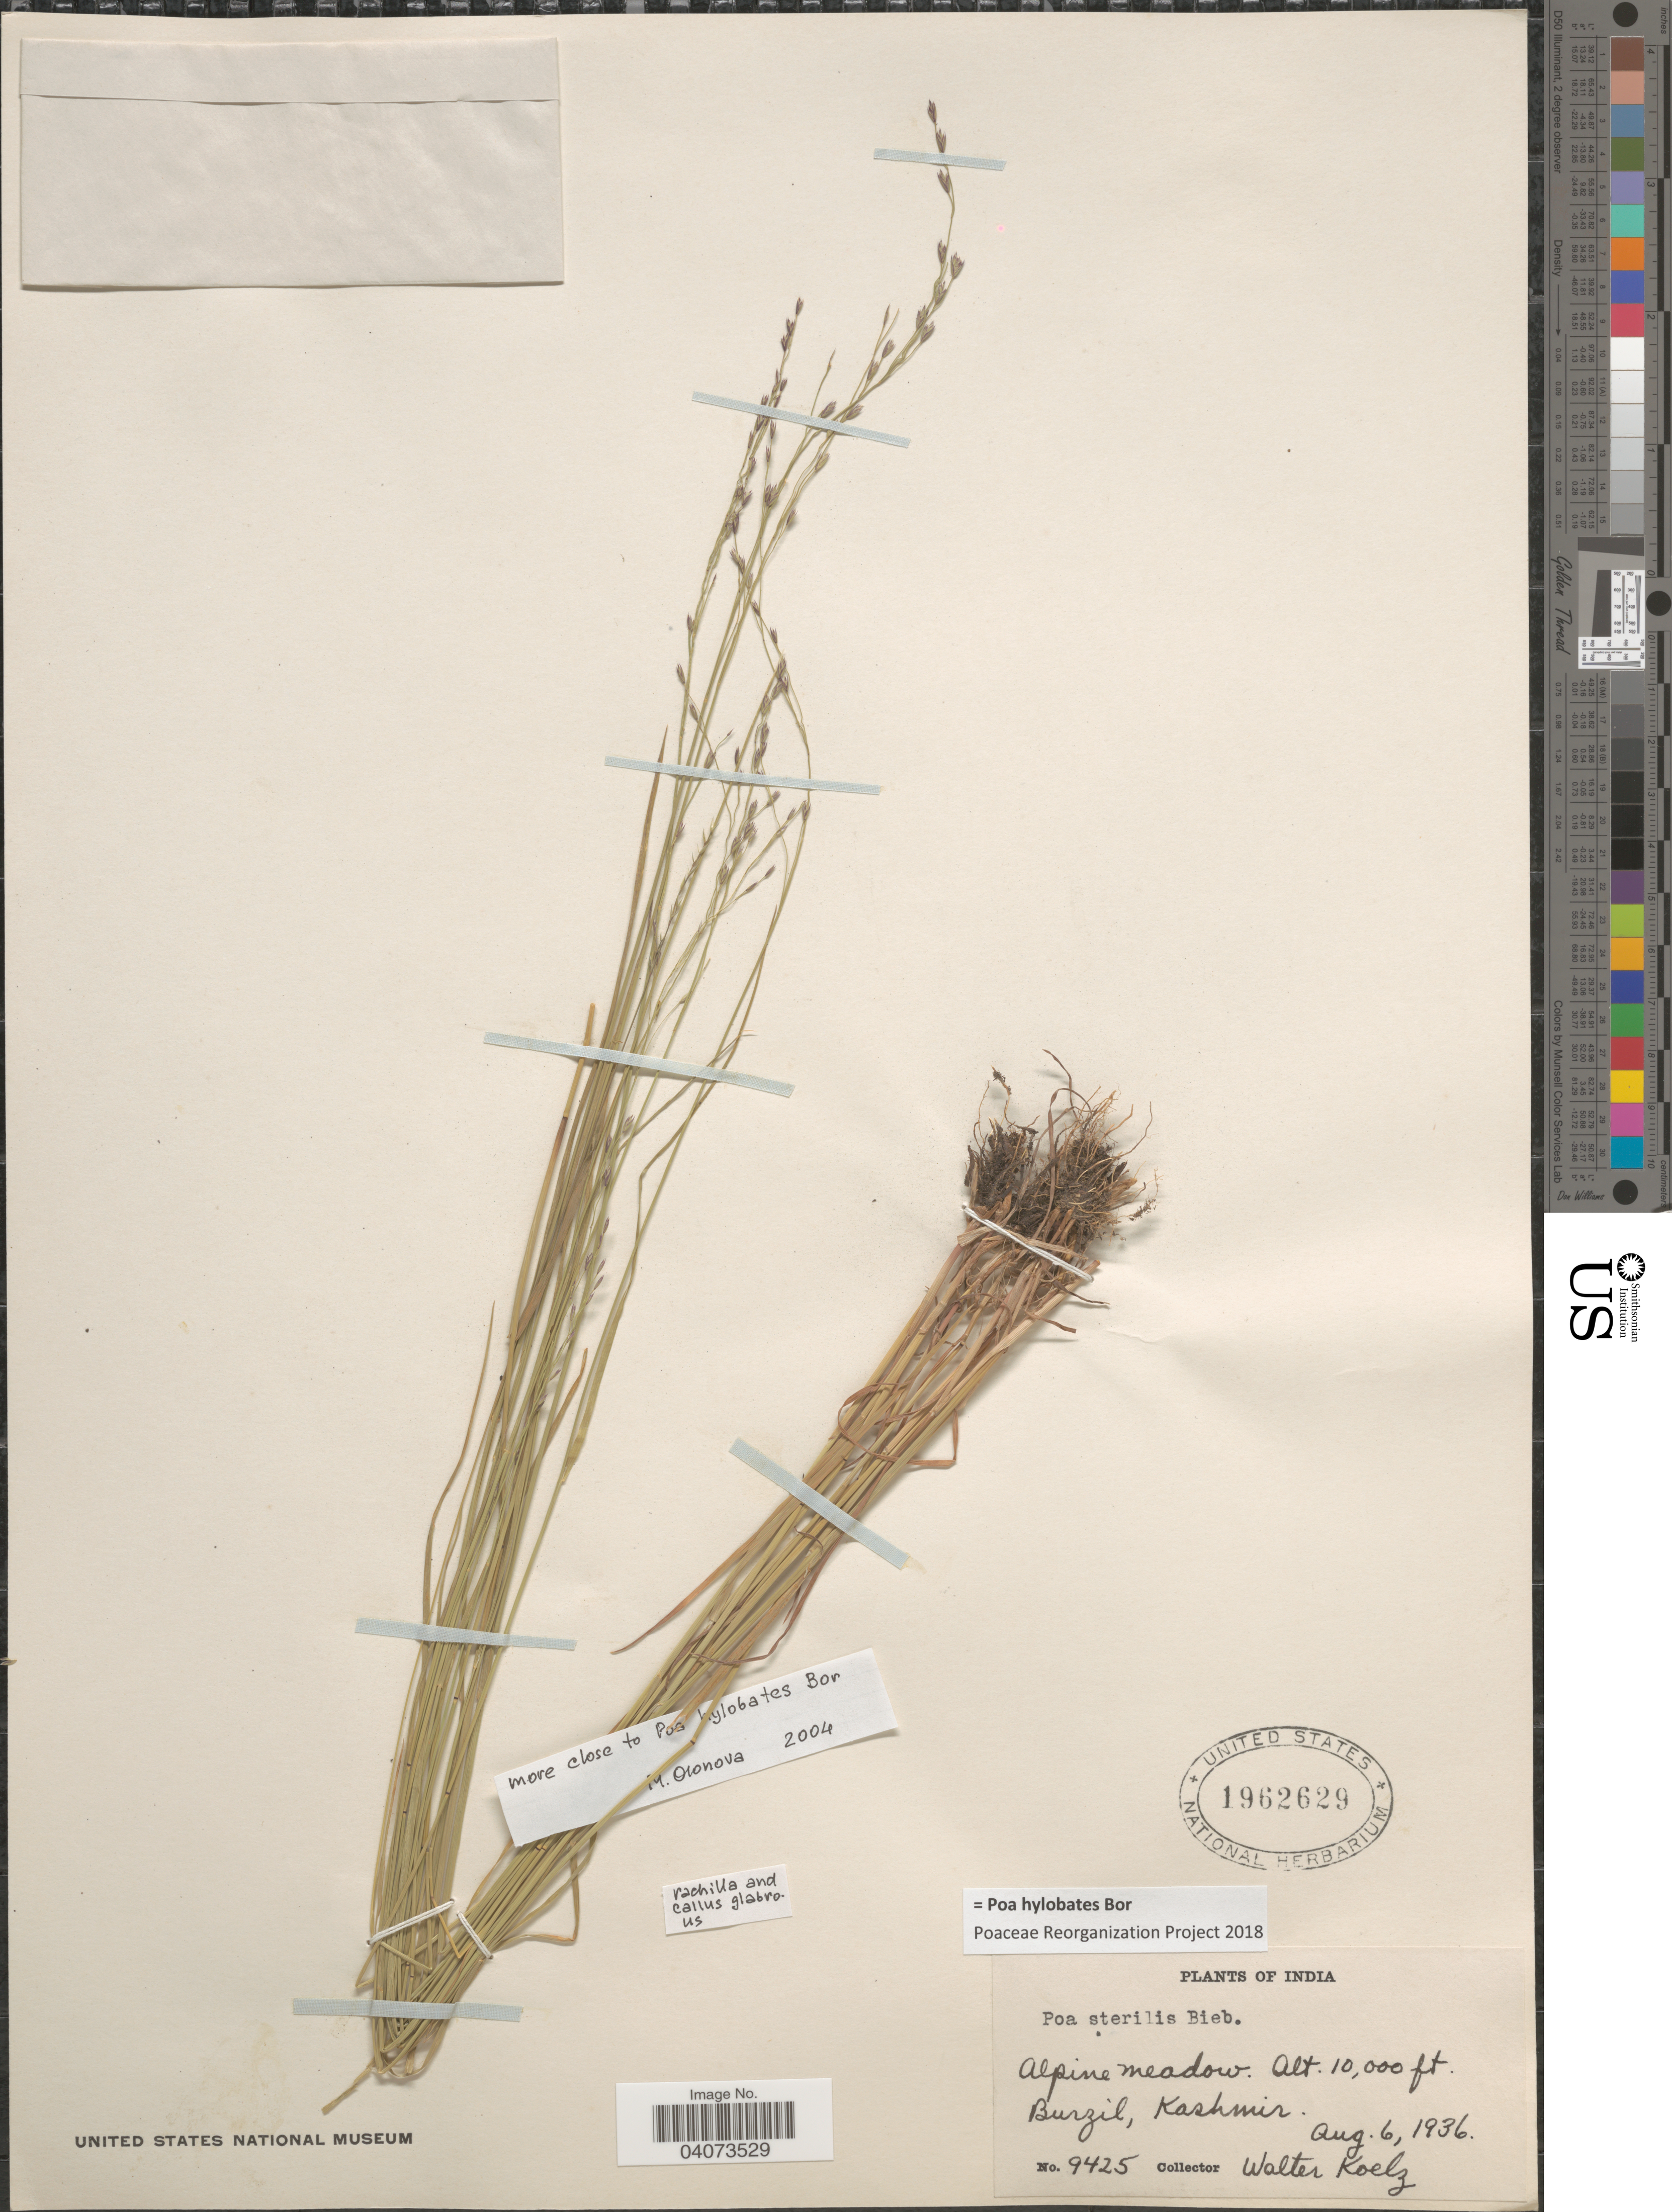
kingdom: Plantae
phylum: Tracheophyta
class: Liliopsida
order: Poales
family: Poaceae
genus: Poa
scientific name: Poa hylobates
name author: Bor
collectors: W. N. Koelz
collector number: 9425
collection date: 1936-08-06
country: India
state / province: Jammu and Kashmir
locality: Burzil, Kashmir.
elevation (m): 3048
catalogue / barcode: US 1962629